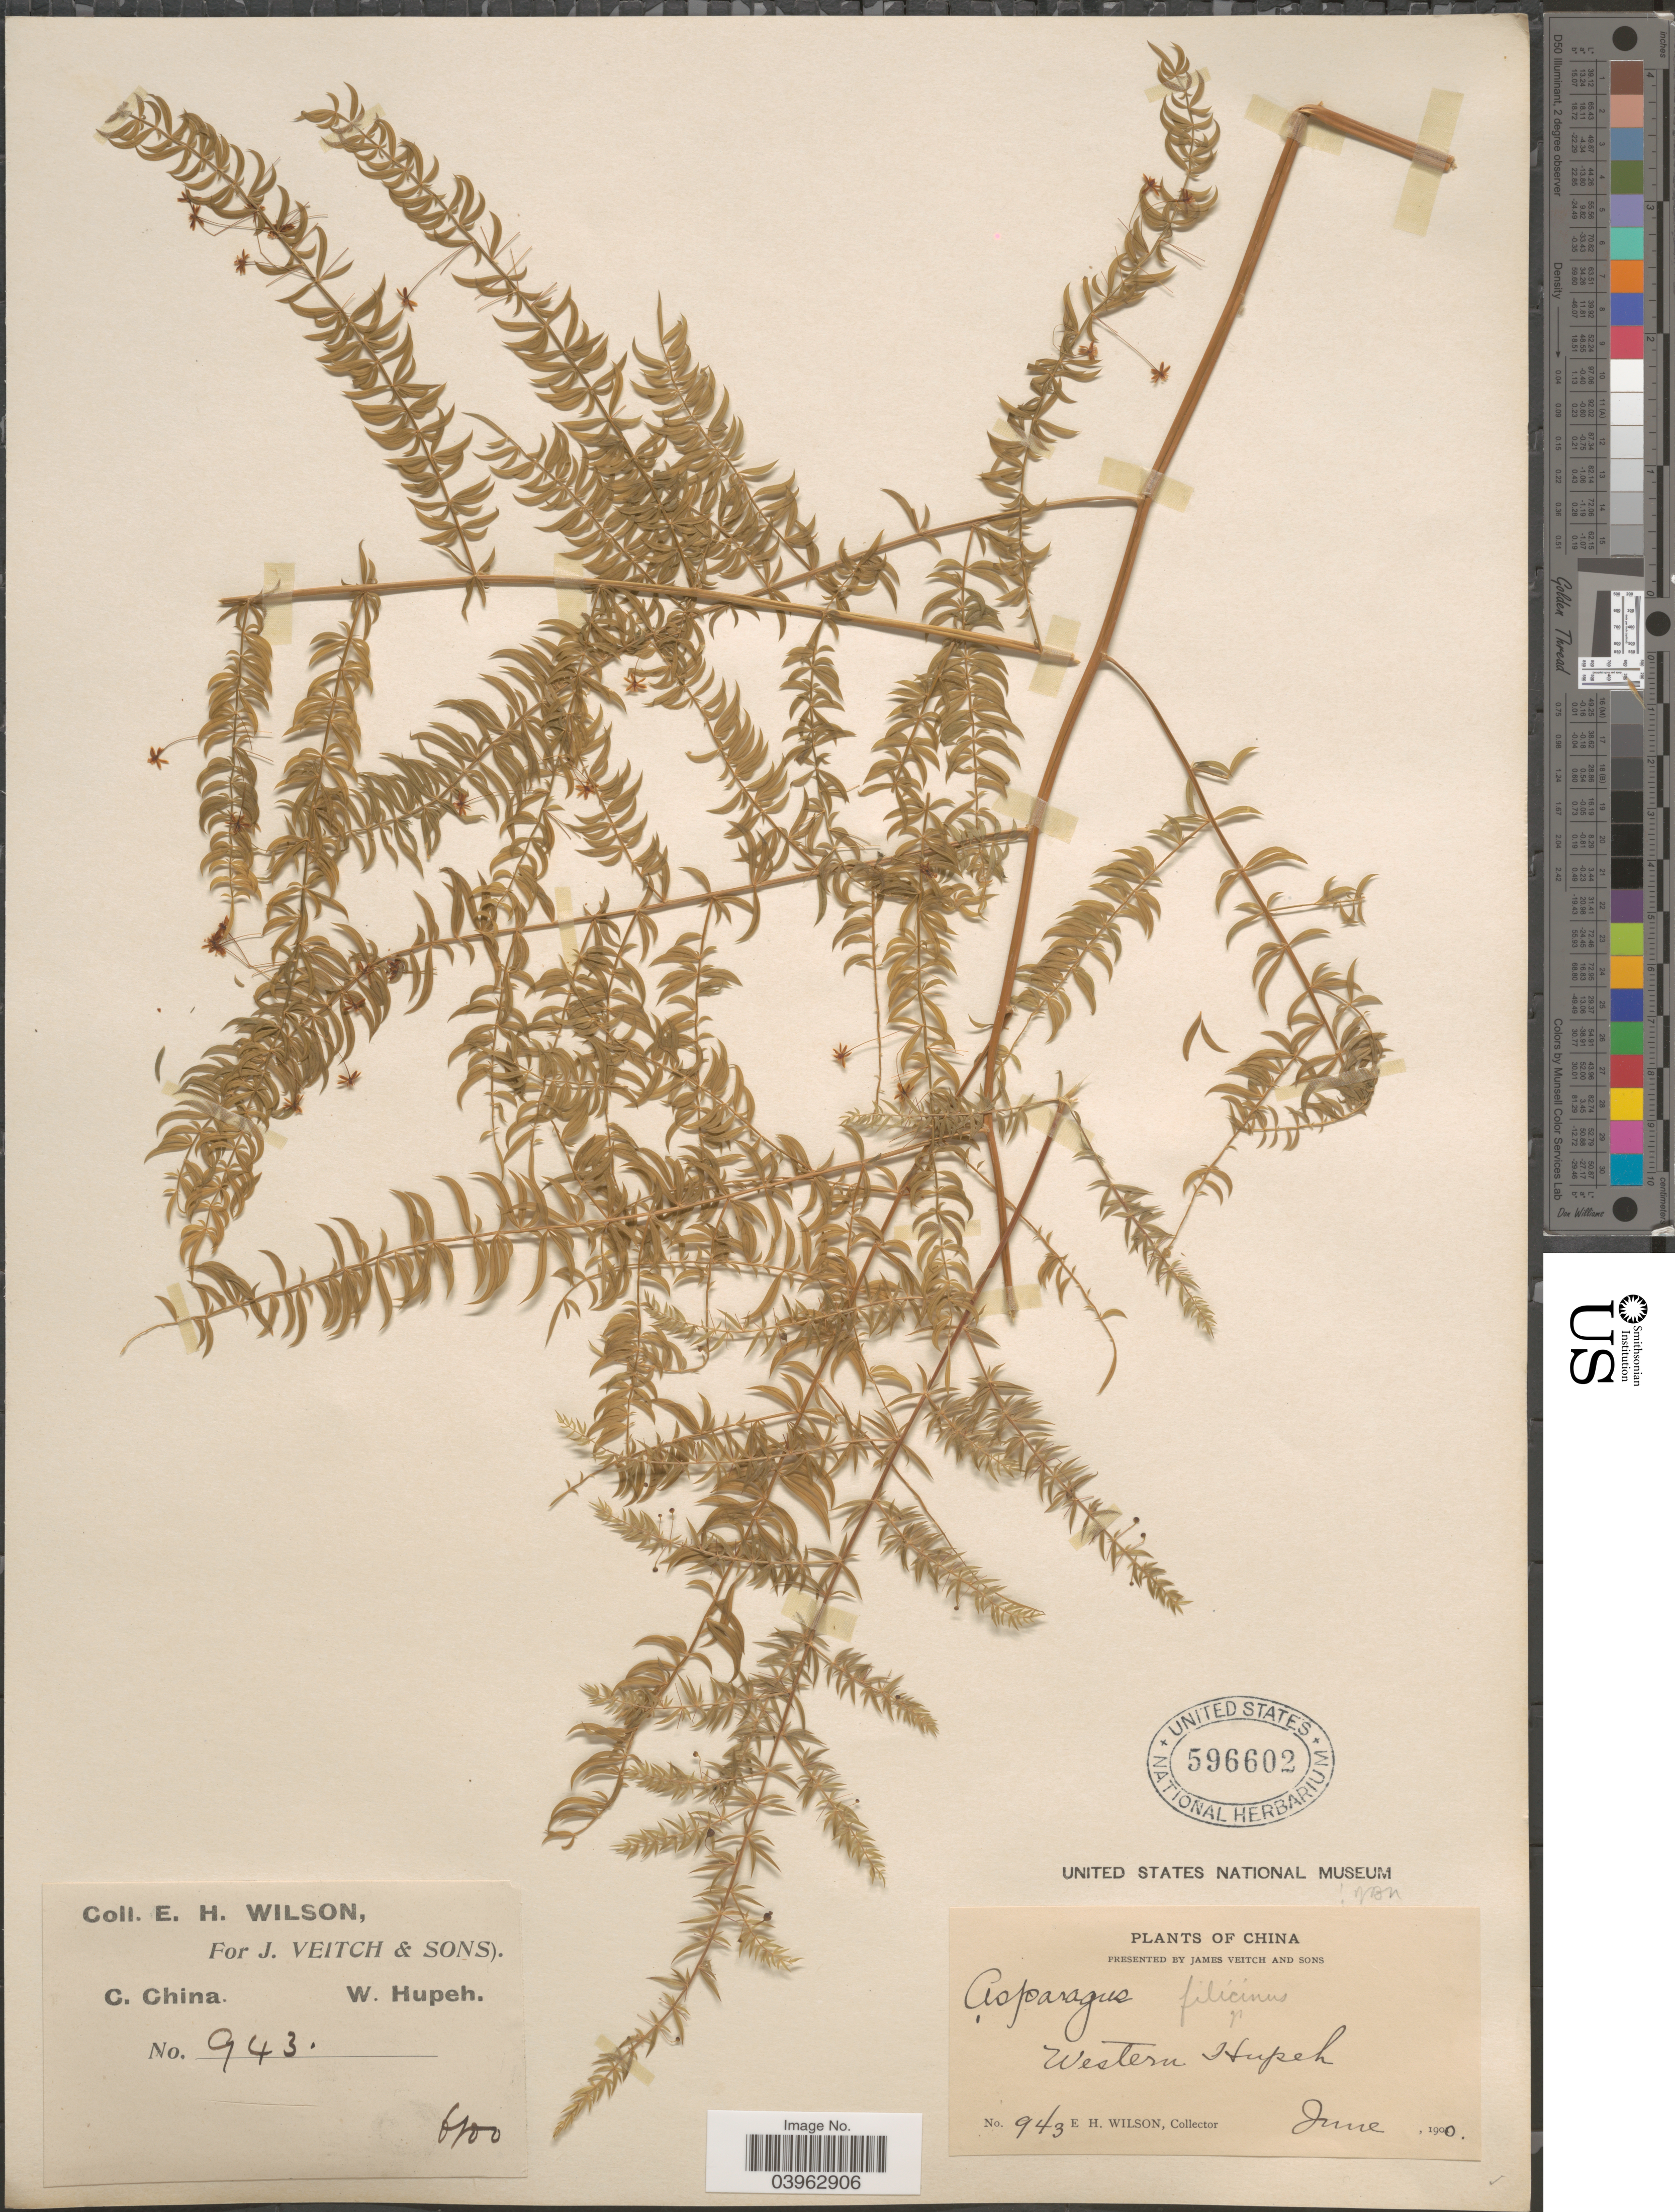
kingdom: Plantae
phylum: Tracheophyta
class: Liliopsida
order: Asparagales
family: Asparagaceae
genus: Asparagus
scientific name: Asparagus filicinus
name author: Buch.-Ham. ex D. Don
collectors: E. Wilson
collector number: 943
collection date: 1900-06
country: China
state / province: Hubei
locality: C. China. W. Hupeh. Western Hupeh.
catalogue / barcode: US 596602